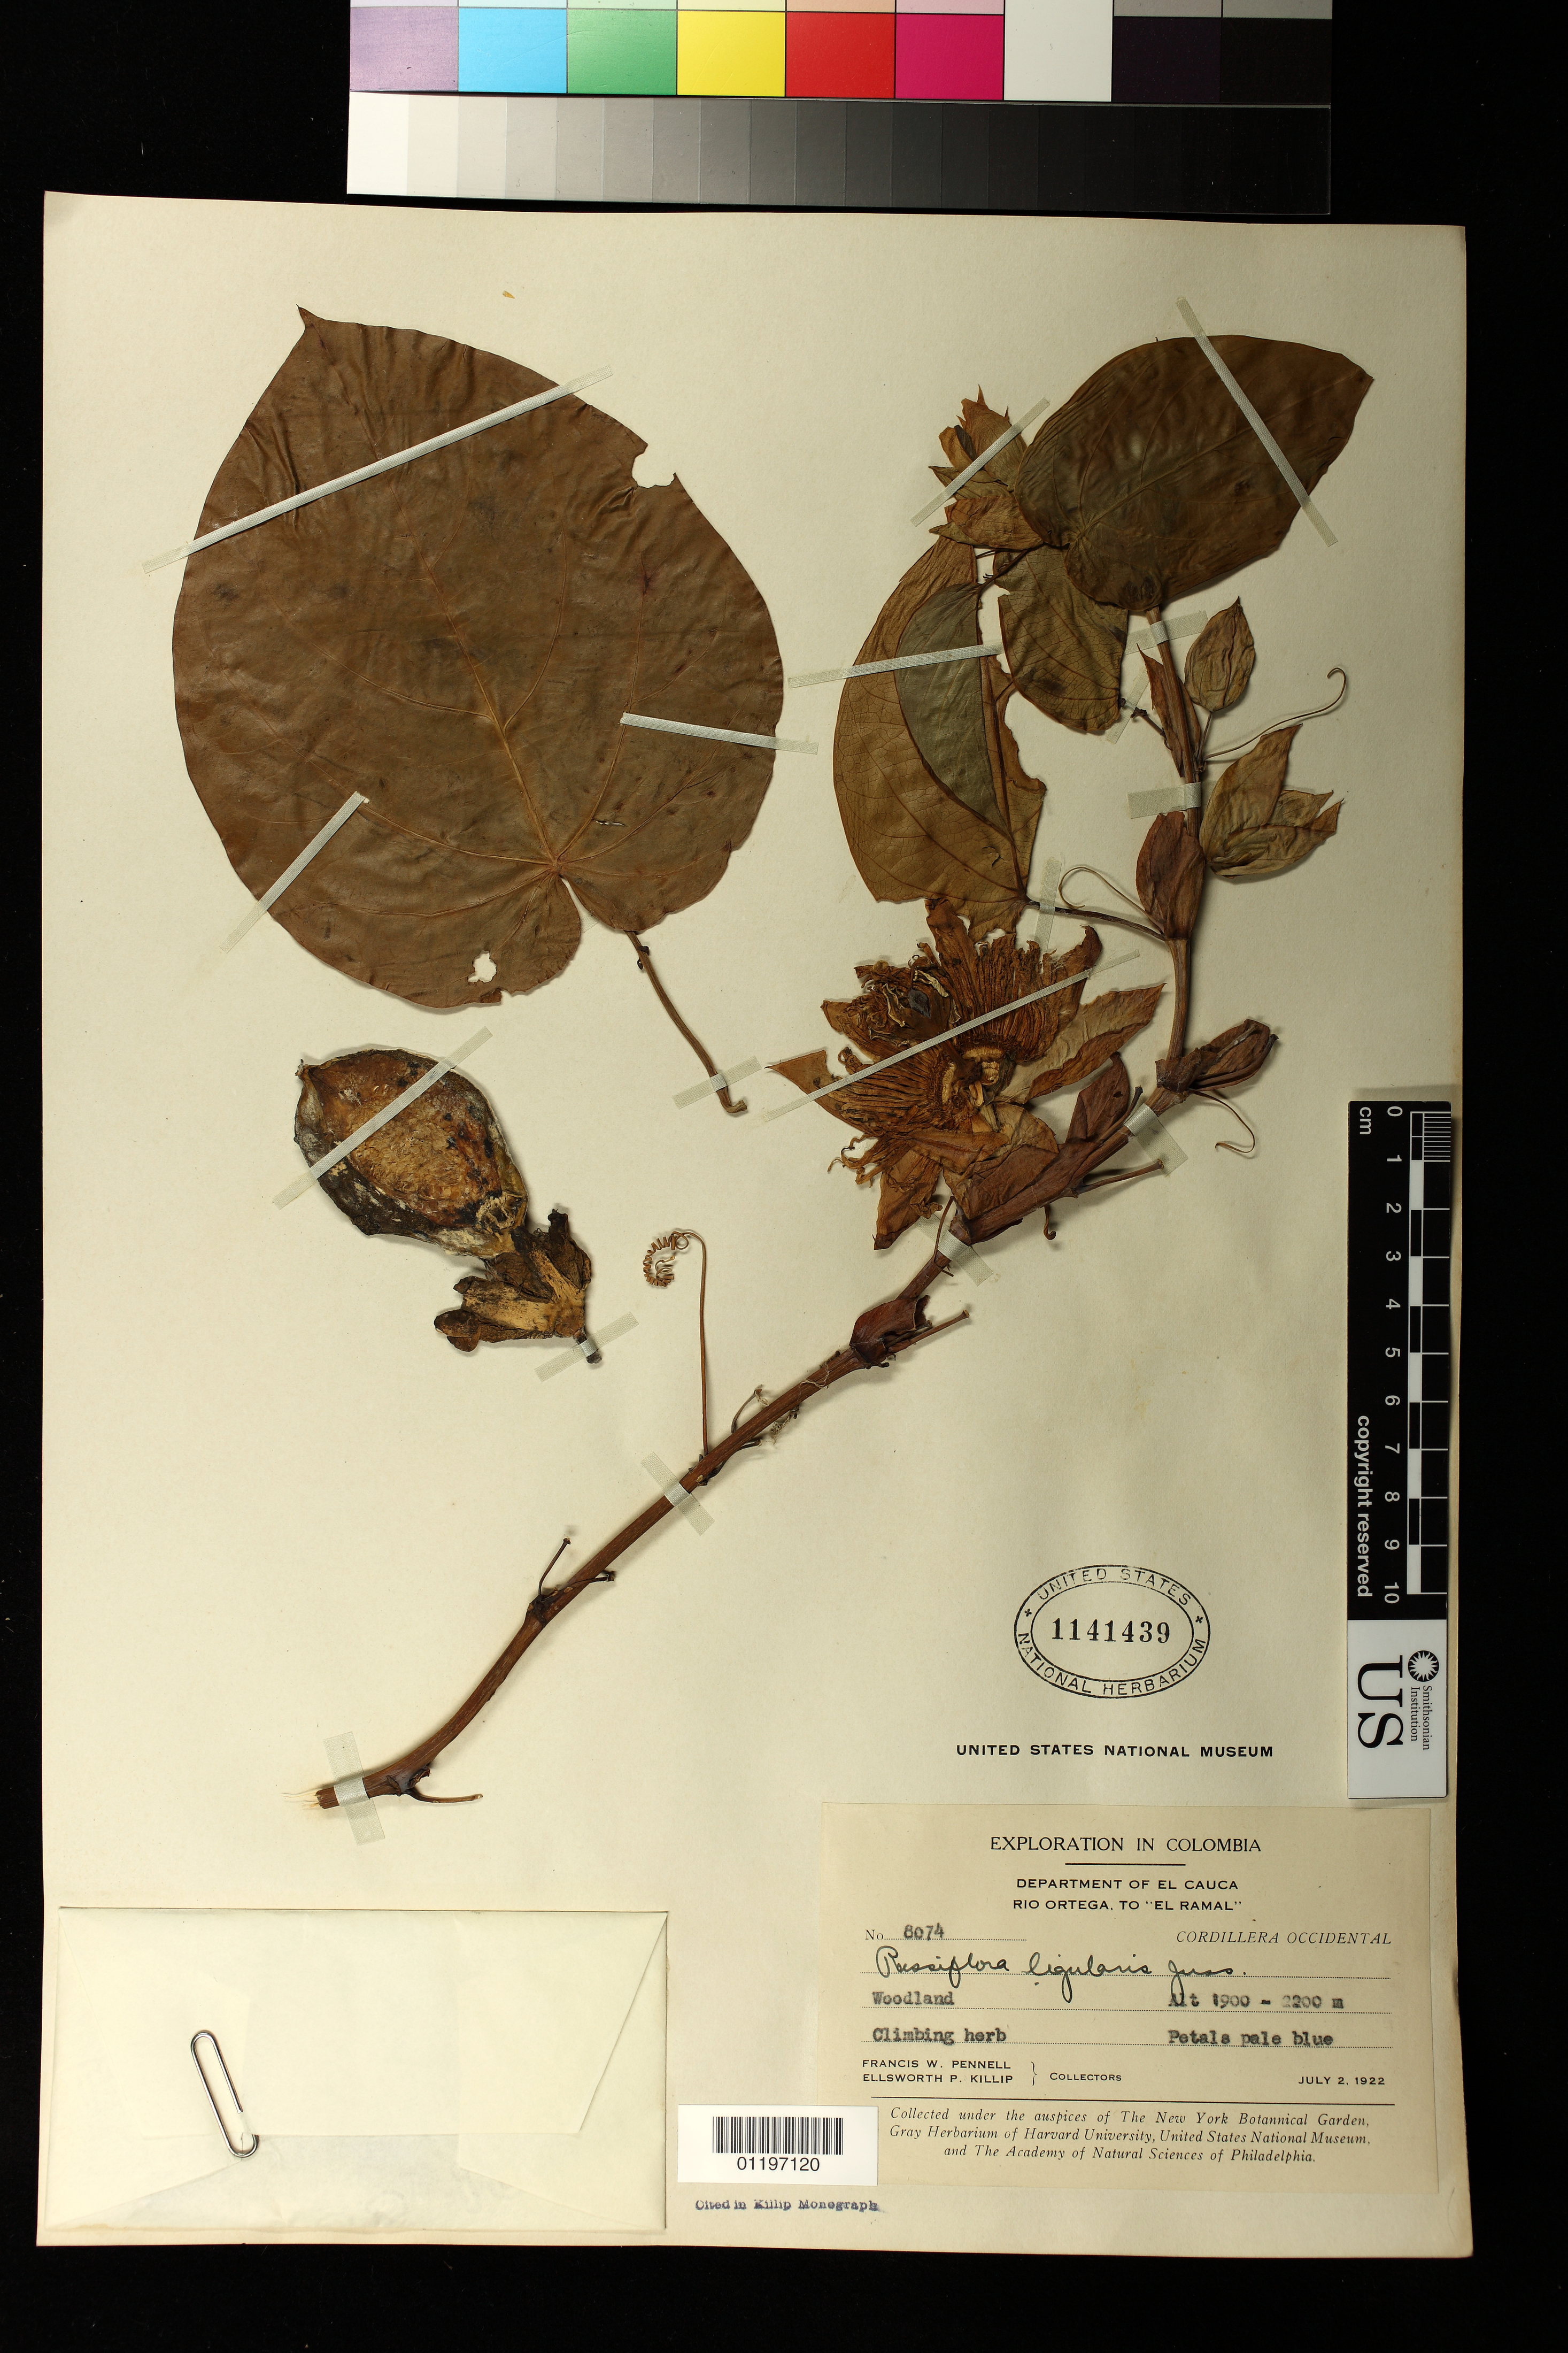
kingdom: Plantae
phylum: Tracheophyta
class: Magnoliopsida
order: Malpighiales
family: Passifloraceae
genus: Passiflora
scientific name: Passiflora ligularis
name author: Juss.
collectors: F. W. Pennell & E. P. Killip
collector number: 8074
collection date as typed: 07 Feb 1922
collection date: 1922-02-07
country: Colombia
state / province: Cauca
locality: Cordillera Occidental. Rio Ortega to "El Ramal"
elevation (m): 1900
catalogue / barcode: US 1141439